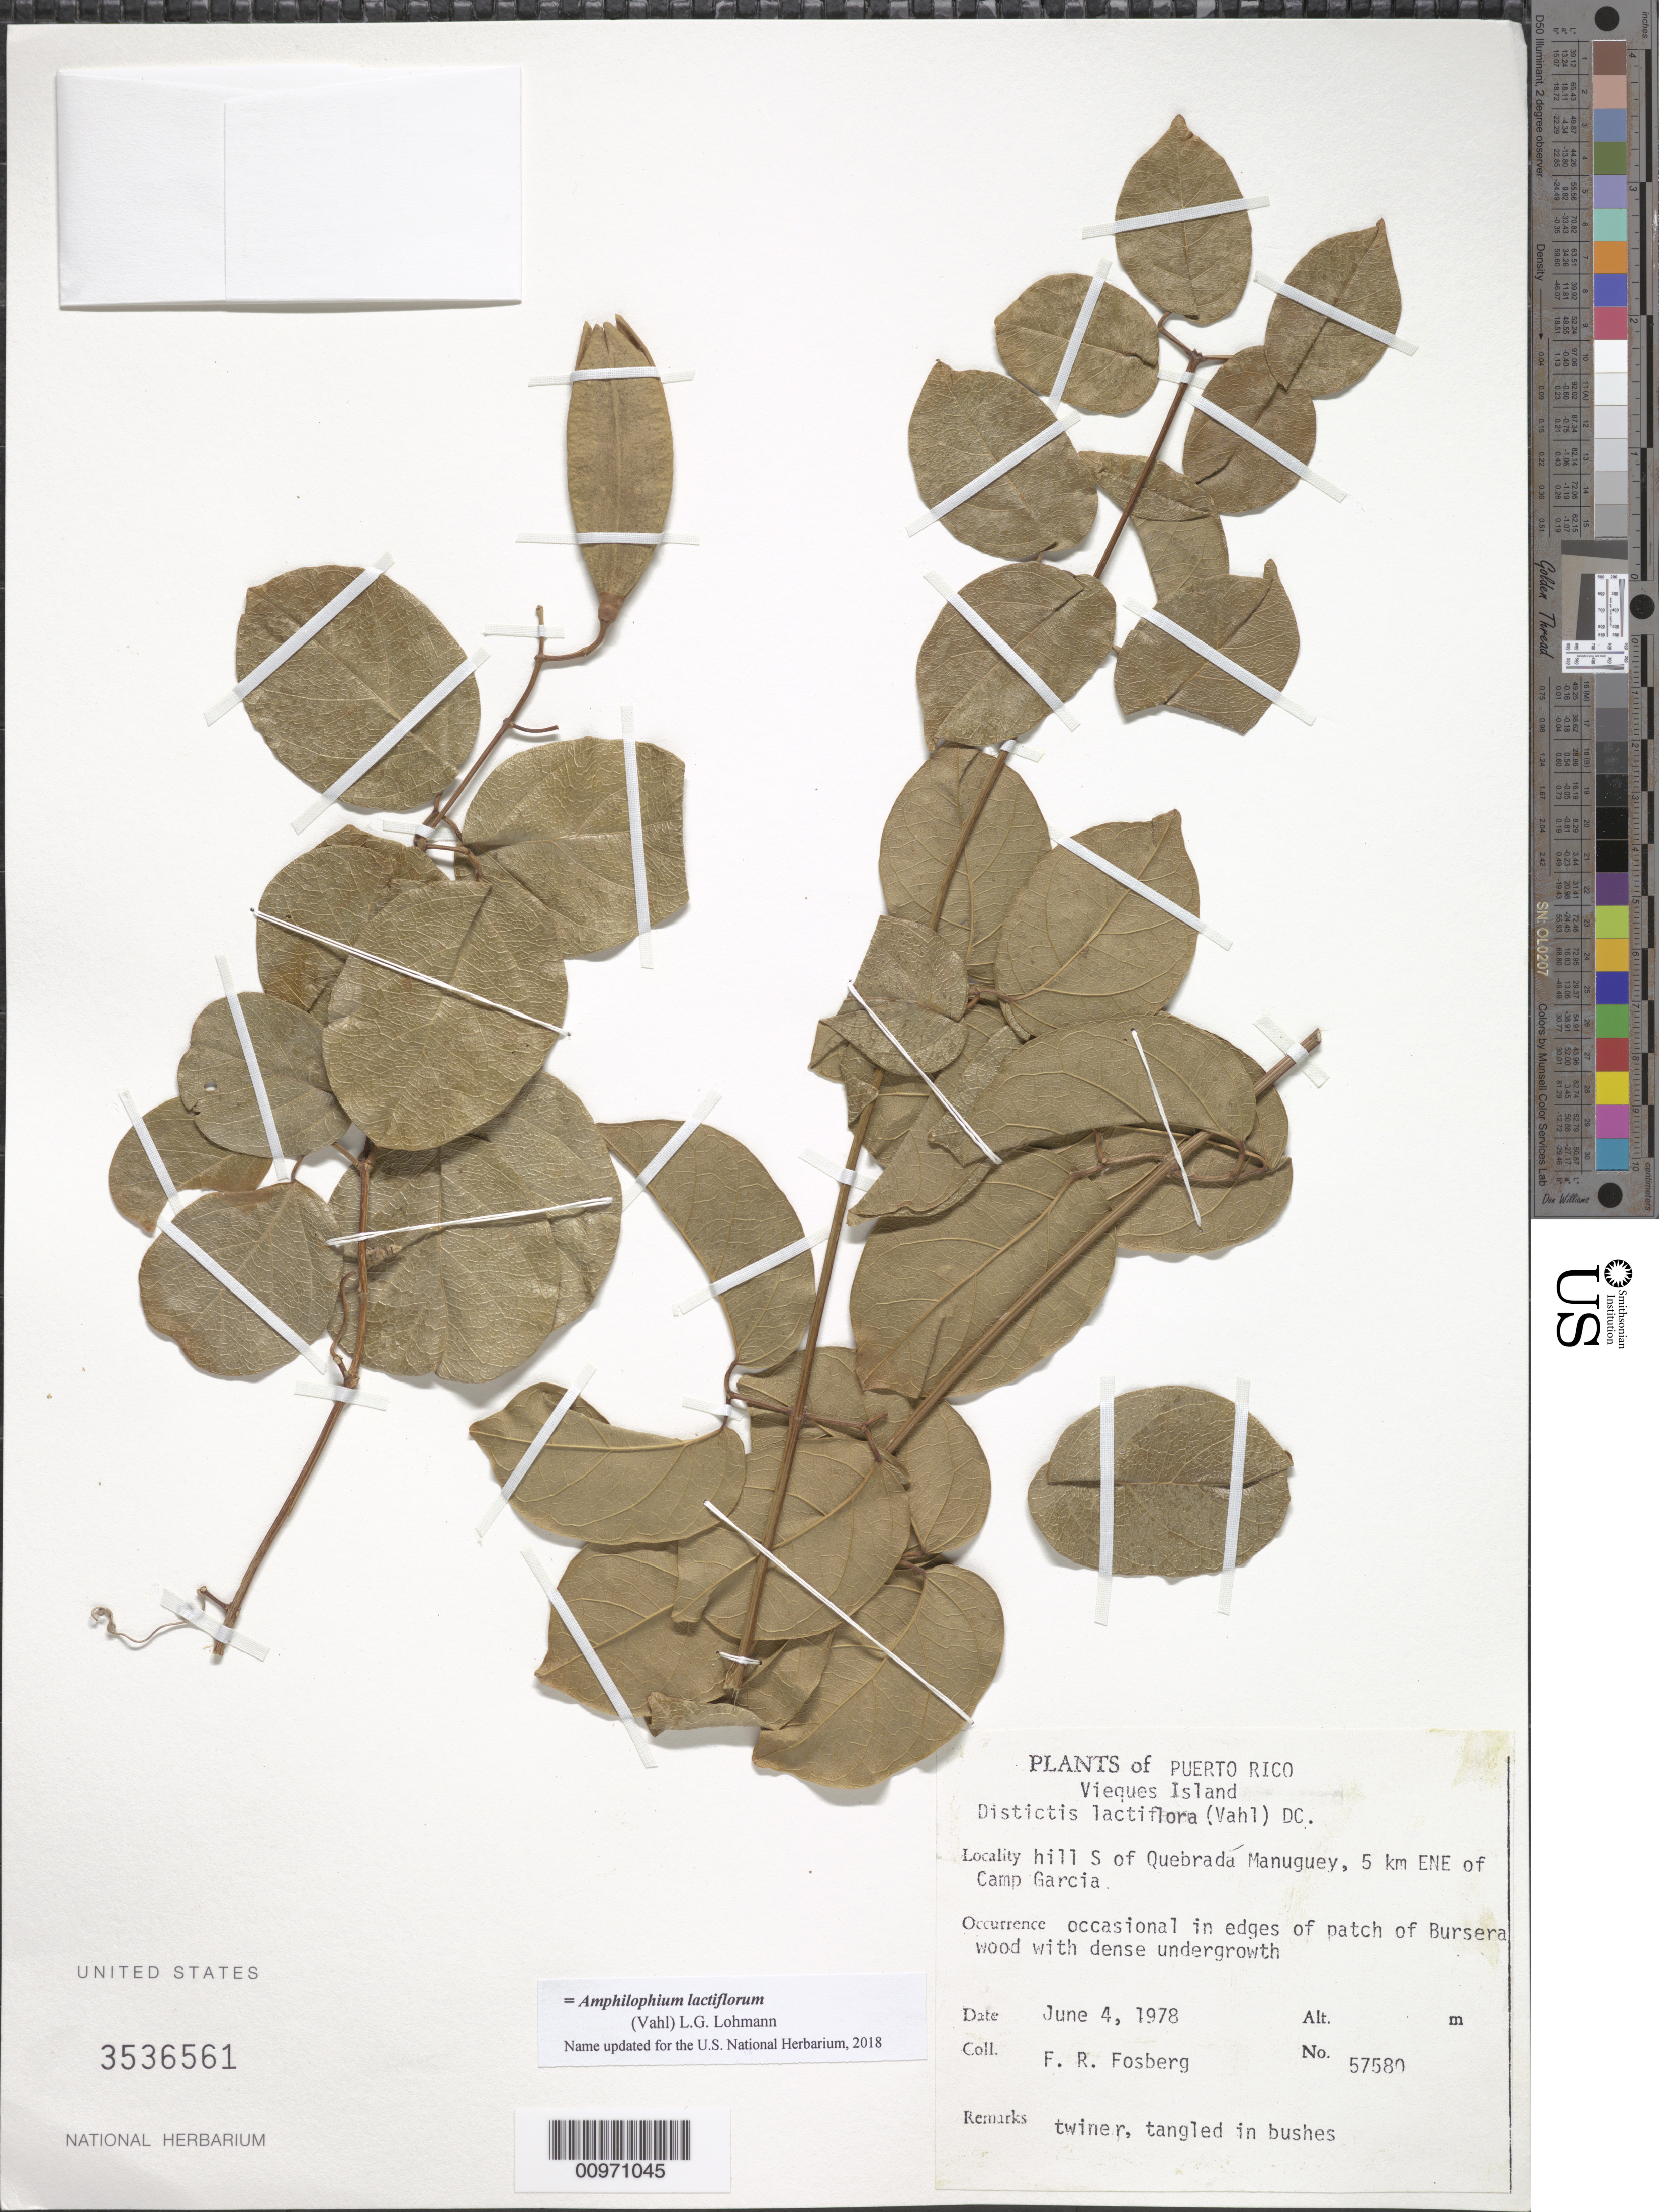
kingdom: Plantae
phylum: Tracheophyta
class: Magnoliopsida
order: Lamiales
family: Bignoniaceae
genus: Amphilophium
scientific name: Amphilophium lactiflorum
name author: (Vahl) L.G. Lohmann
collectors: F. R. Fosberg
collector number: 57580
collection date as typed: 04 Jun 1978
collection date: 1978-06-04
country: Puerto Rico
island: Vieques I.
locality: South of Quebrada Manuguey, 5 km ENE of Camp Garcia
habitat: In edges of patch of Bursera wood with dense undergrowth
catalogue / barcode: US 3536561